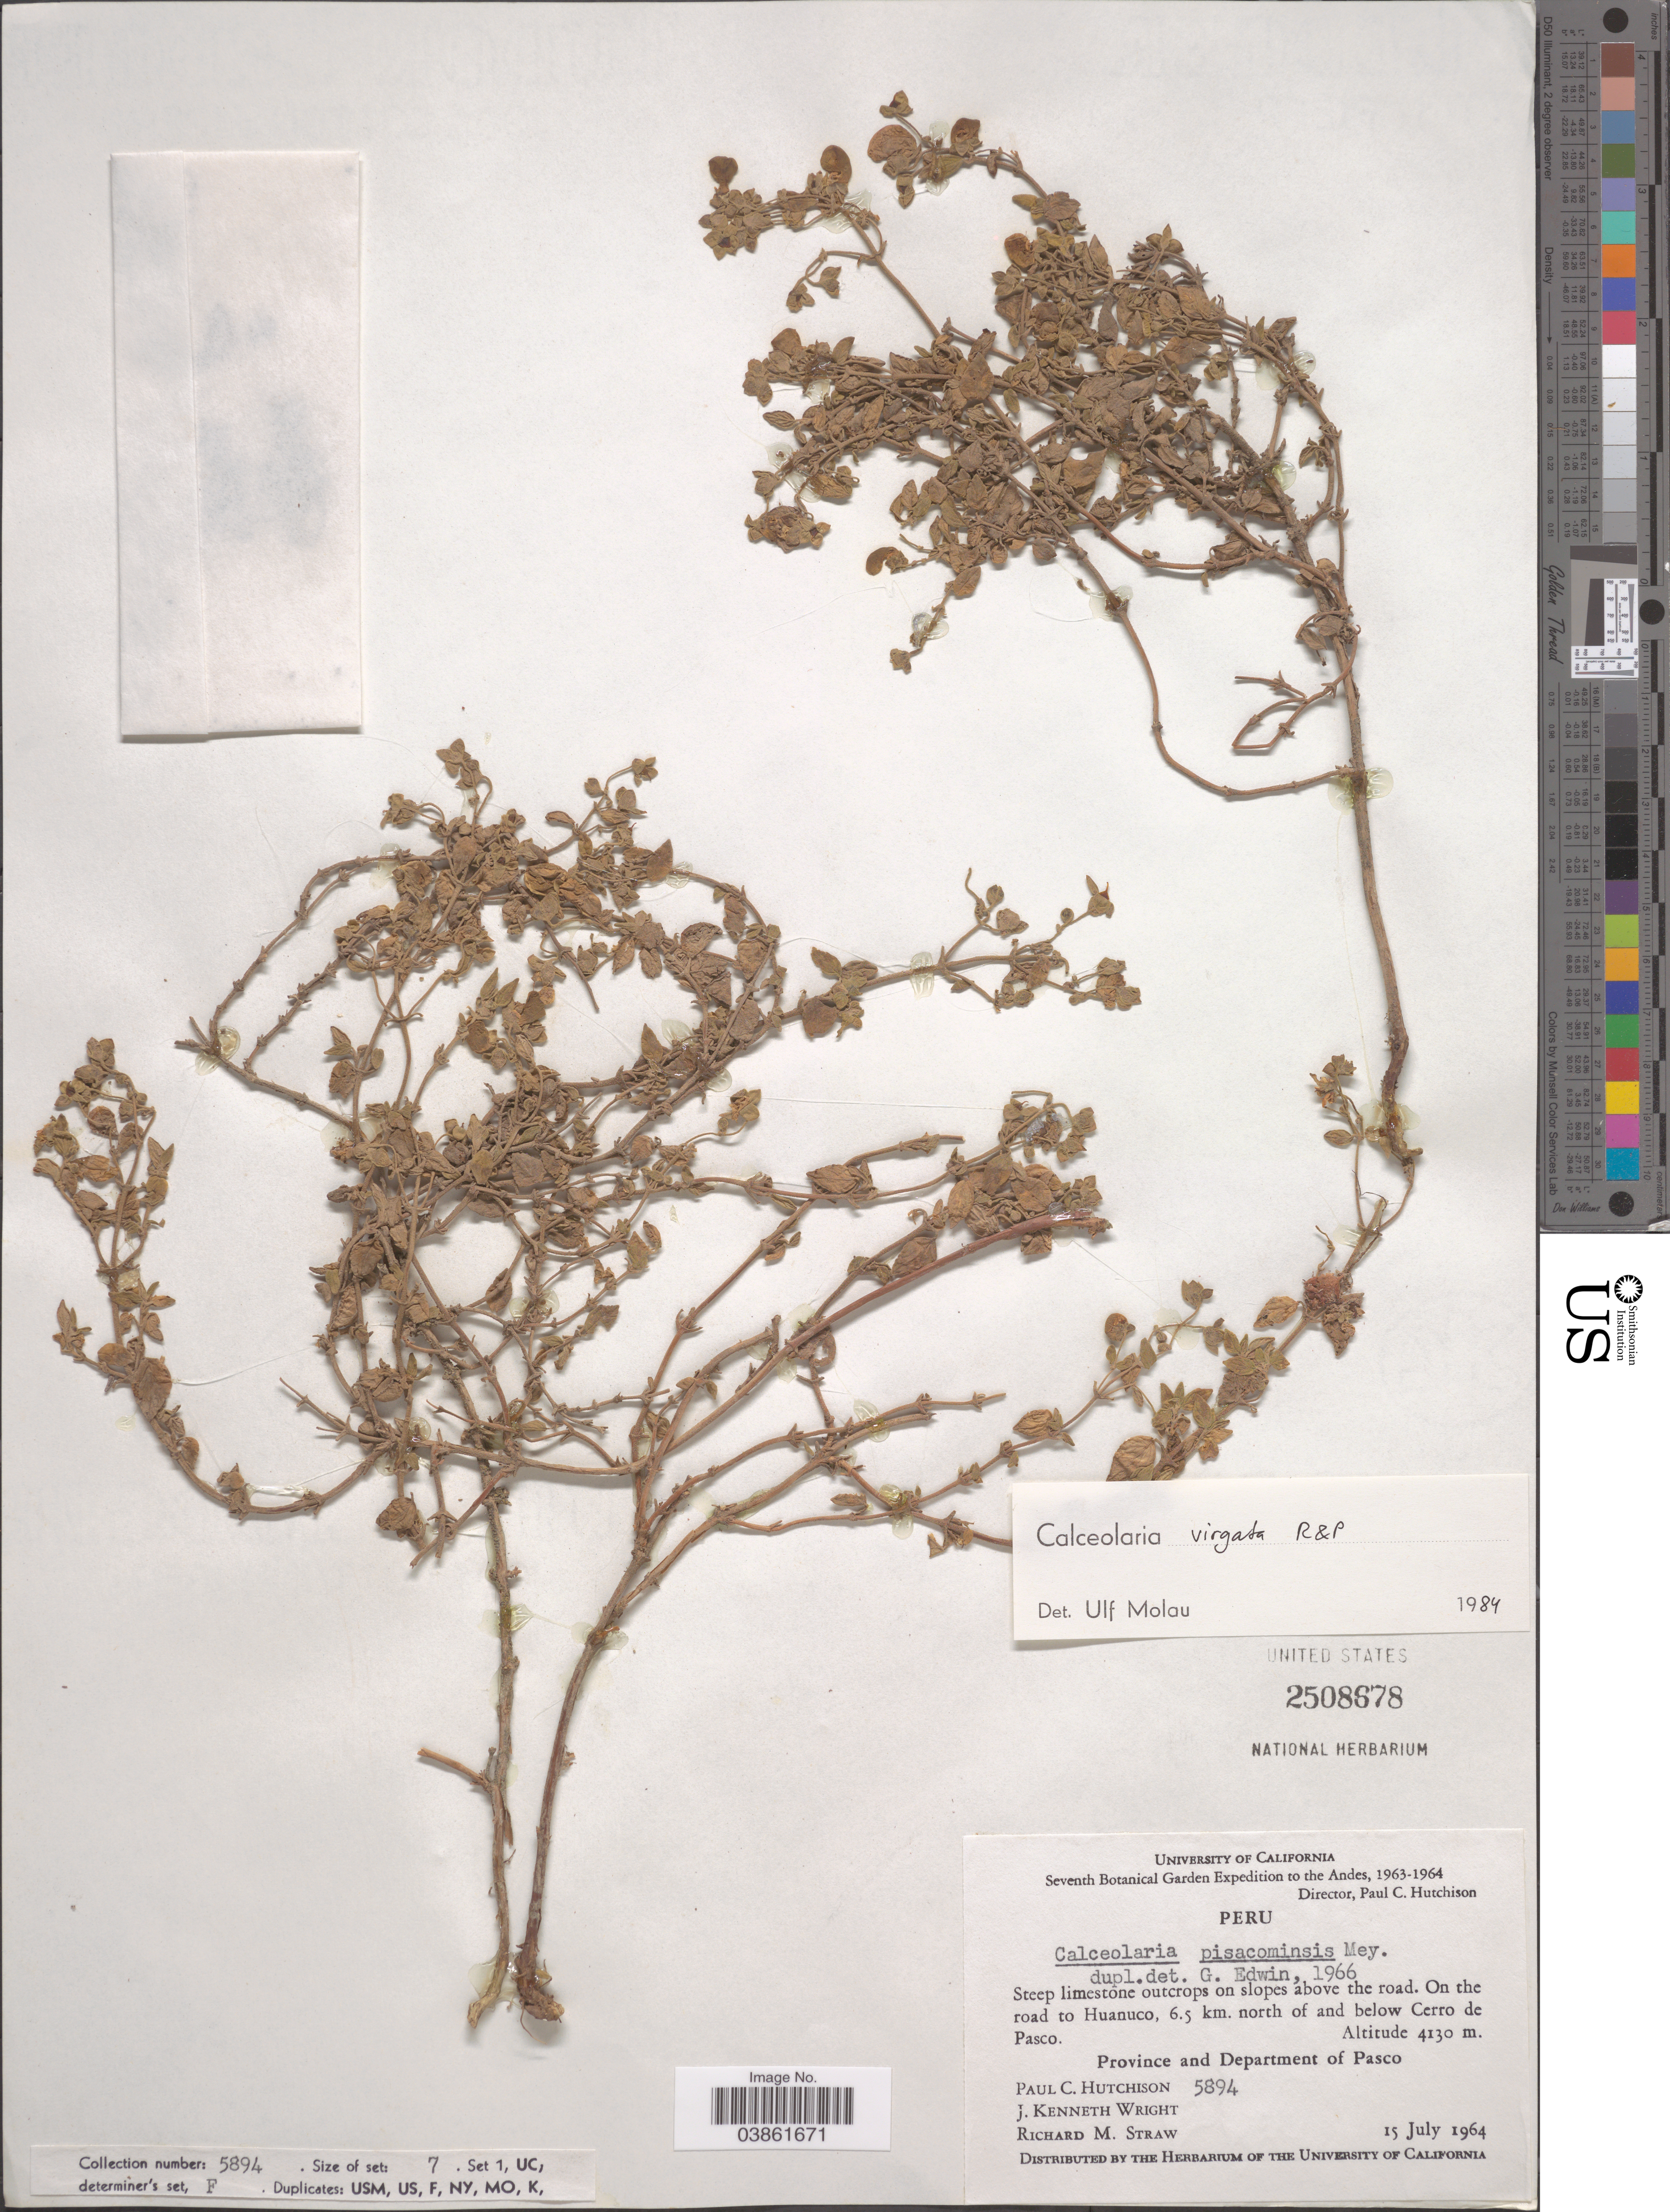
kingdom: Plantae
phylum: Tracheophyta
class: Magnoliopsida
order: Lamiales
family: Calceolariaceae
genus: Calceolaria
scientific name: Calceolaria virgata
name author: Ruiz & Pav.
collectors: P. C. Hutchison, J. K. Wright & R. M. Straw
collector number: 5894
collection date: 1964-07-15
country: Peru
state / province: Pasco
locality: The Andes. On the road to Huanuco, 6.5 km. north of and below Cerro de Pasco. Province and Department of Pasco.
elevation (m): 4130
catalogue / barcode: US 2508678